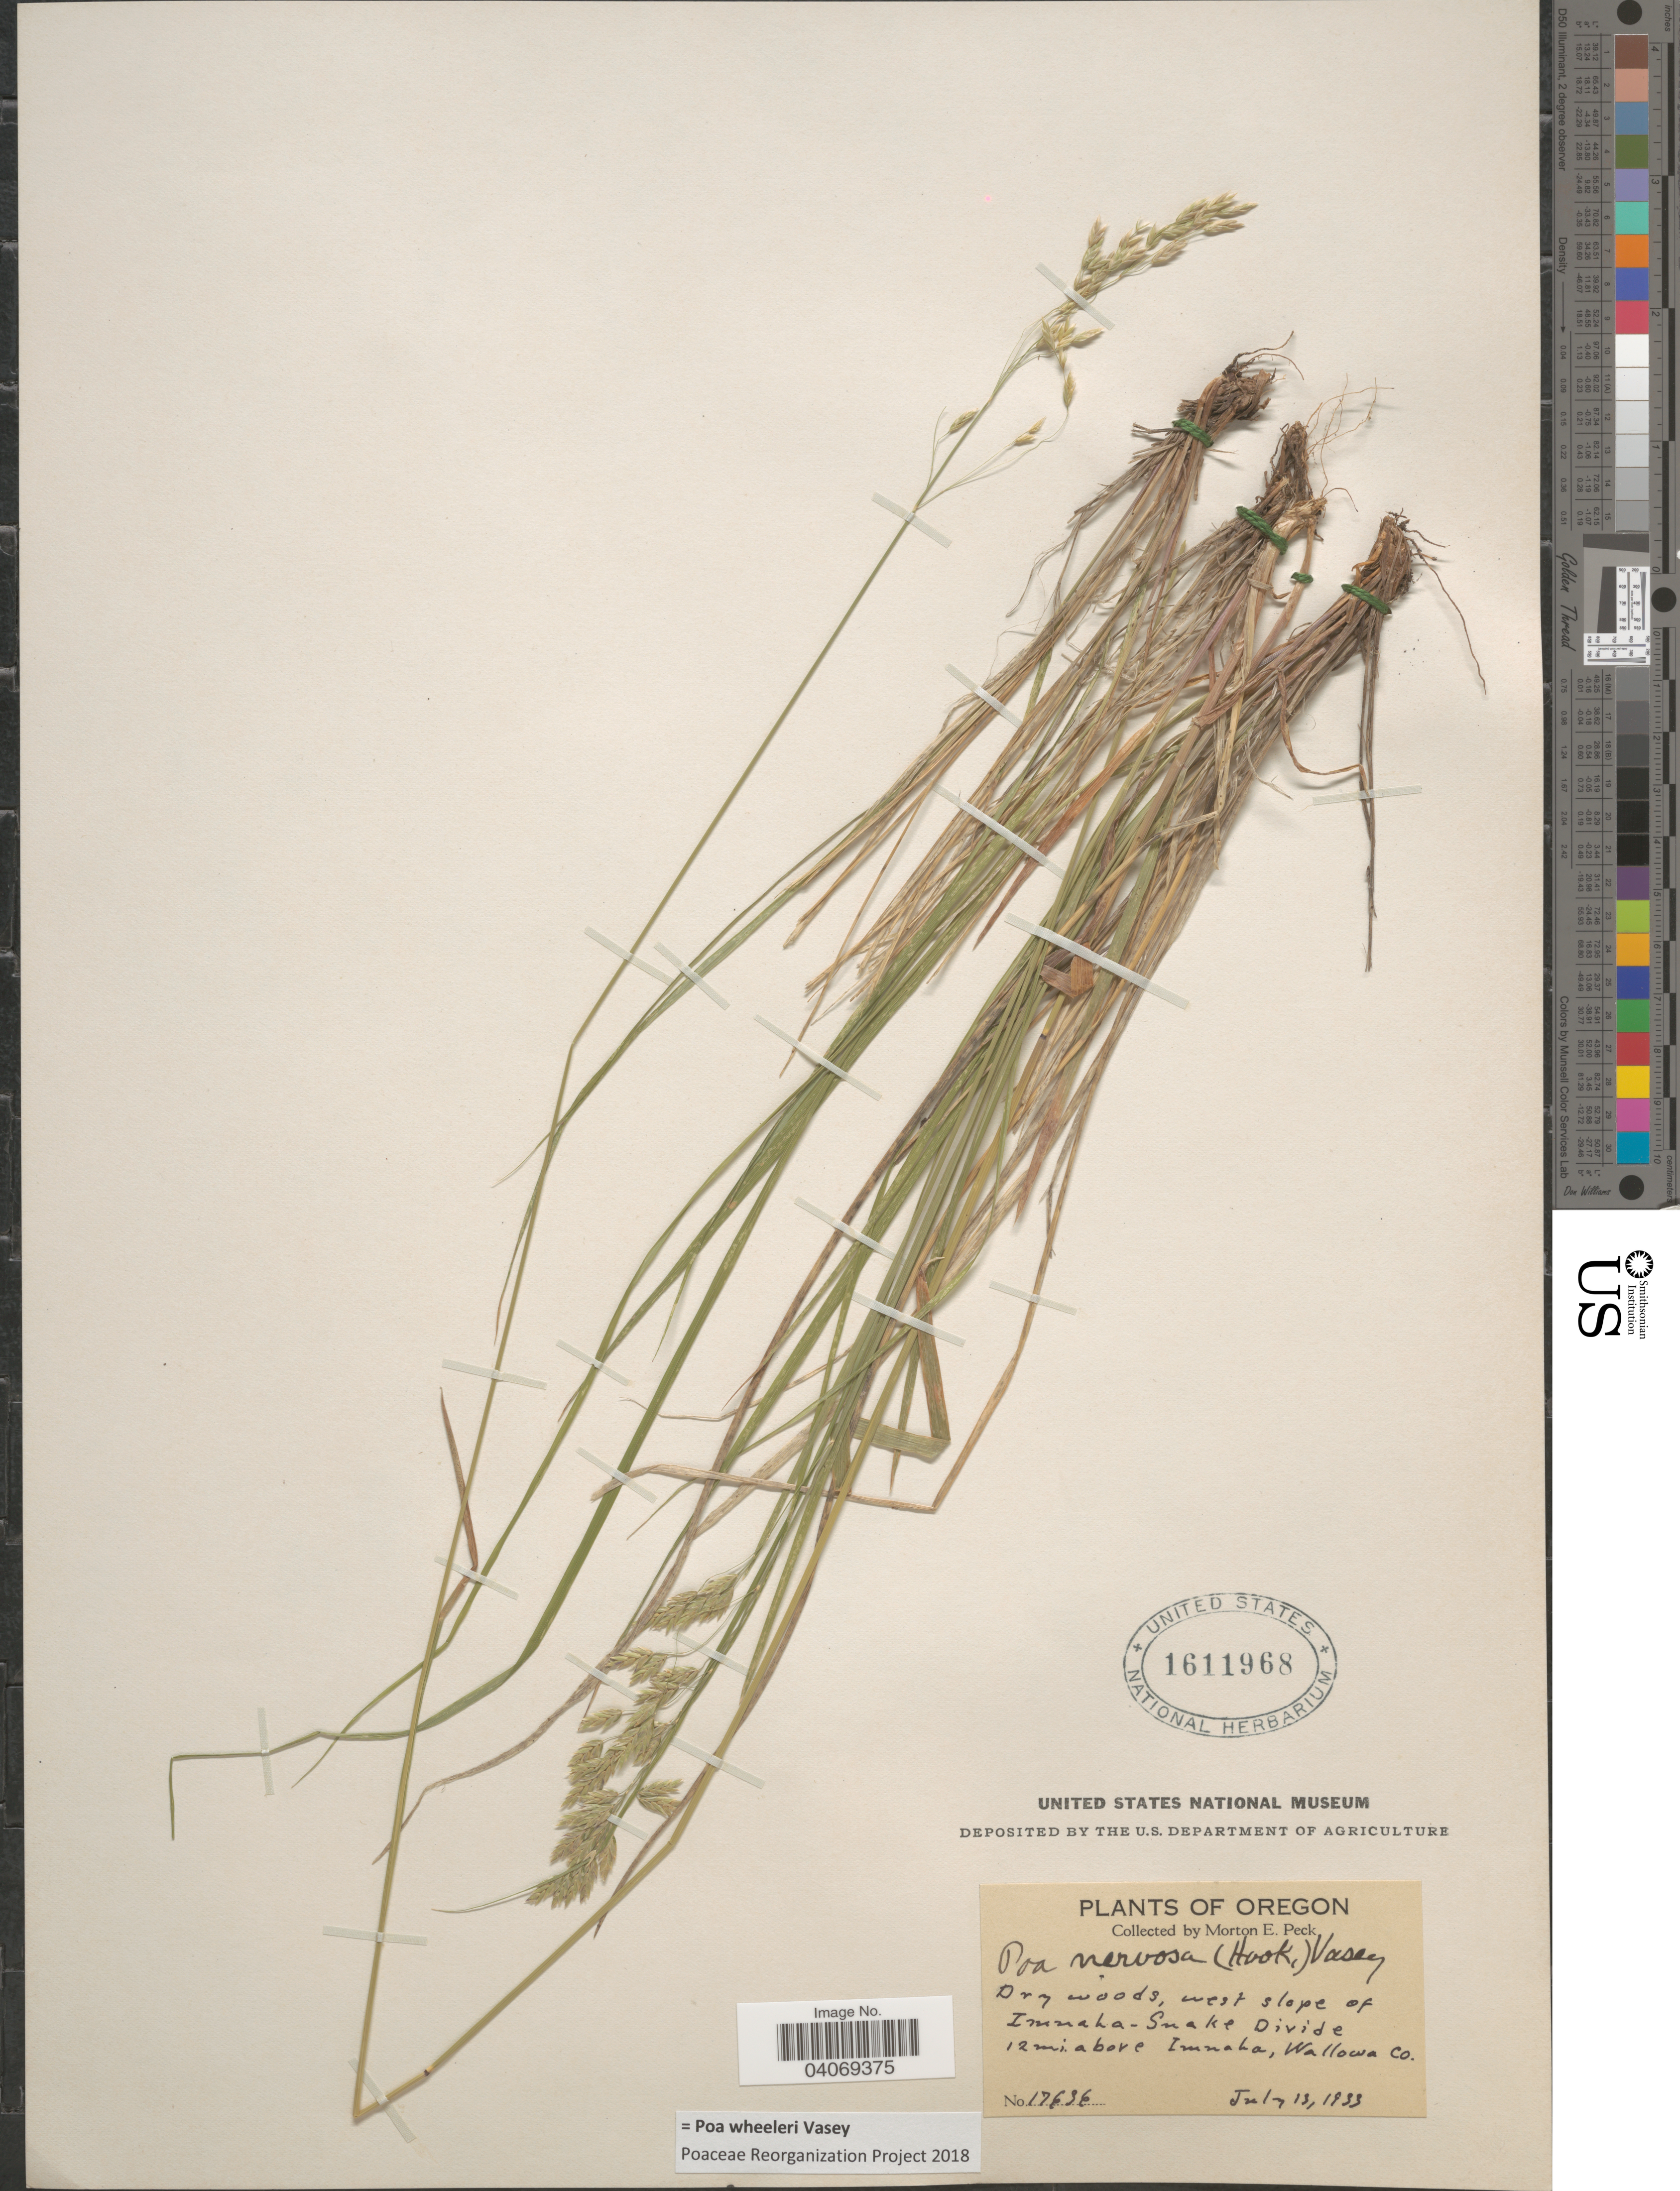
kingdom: Plantae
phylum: Tracheophyta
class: Liliopsida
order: Poales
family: Poaceae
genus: Poa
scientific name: Poa wheeleri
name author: Vasey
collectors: M. E. Peck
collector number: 17636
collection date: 1933-07-13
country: United States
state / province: Oregon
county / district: Wallowa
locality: Dry woods, west slope of Imnaha-Snake Divide 12 mi. above Imnaha, Wallowa co.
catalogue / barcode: US 1611968